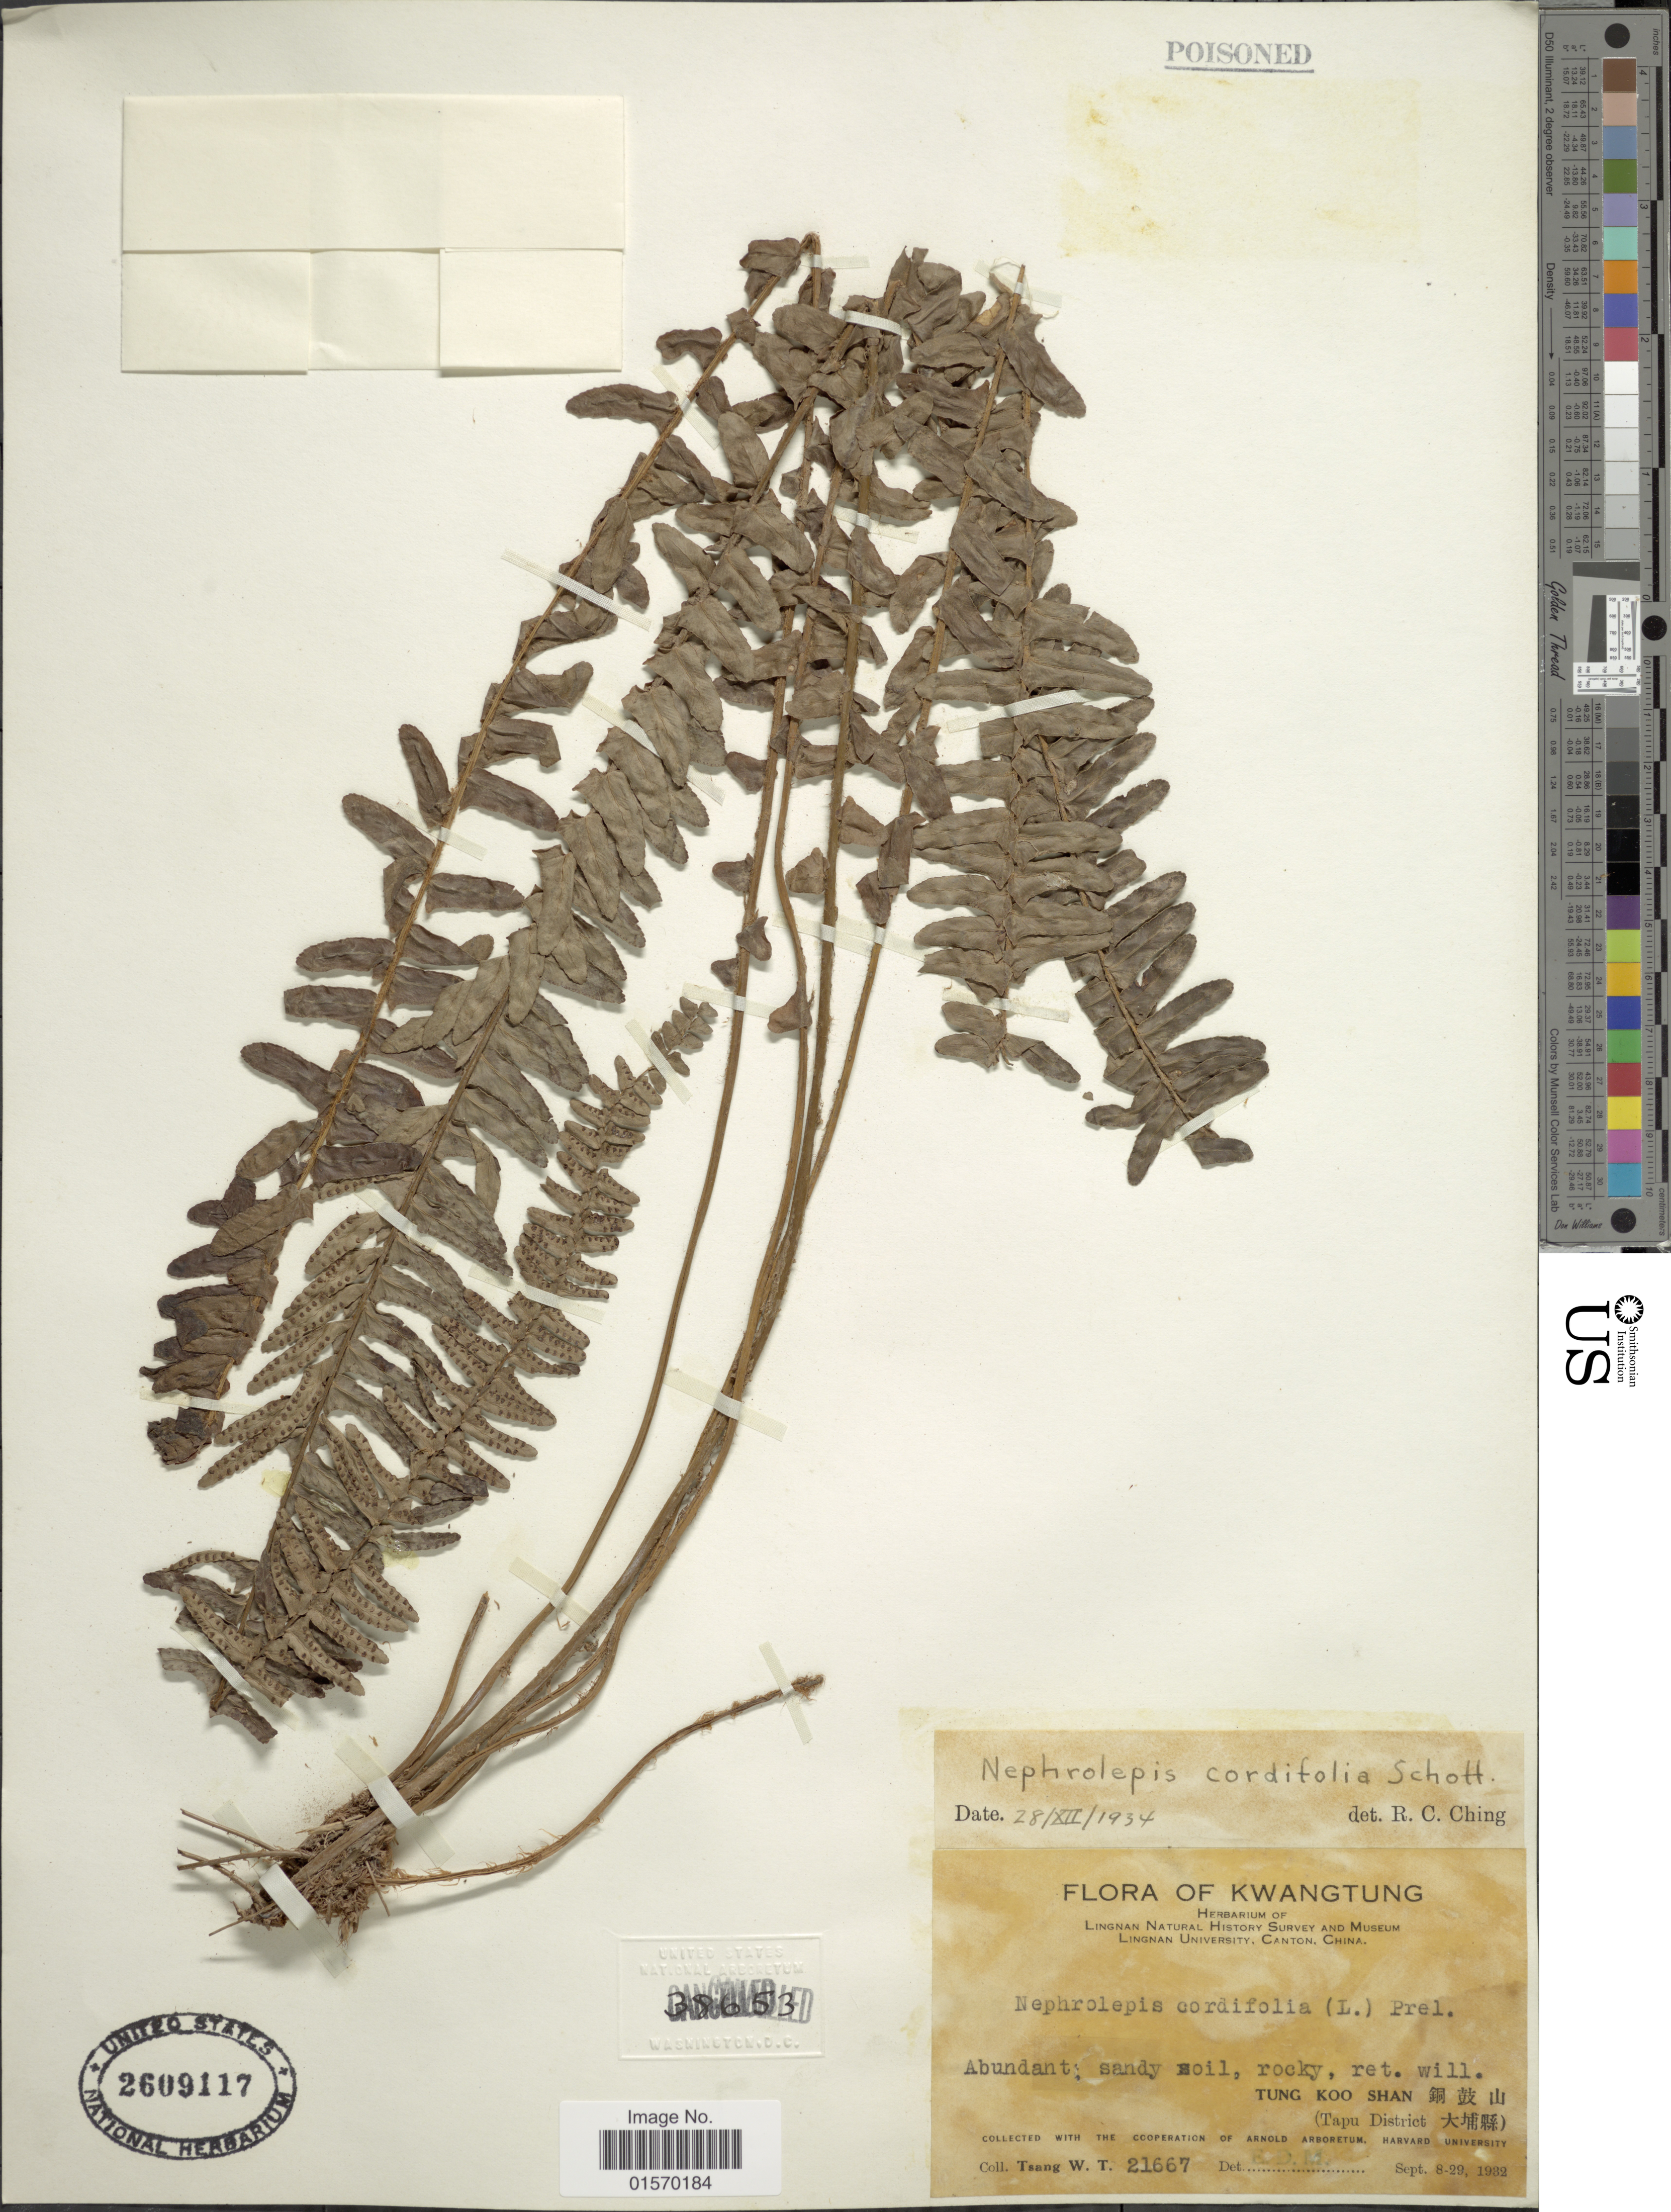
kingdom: Plantae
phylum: Tracheophyta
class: Polypodiopsida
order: Polypodiales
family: Nephrolepidaceae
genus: Nephrolepis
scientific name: Nephrolepis cordifolia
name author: (L.) C. Presl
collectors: W. T. Tsang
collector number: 21667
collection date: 1932-09-08/1932-09-29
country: China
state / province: Guangdong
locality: Kwangtung. Tung Koo Shan (Tapu District)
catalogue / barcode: US 2609117